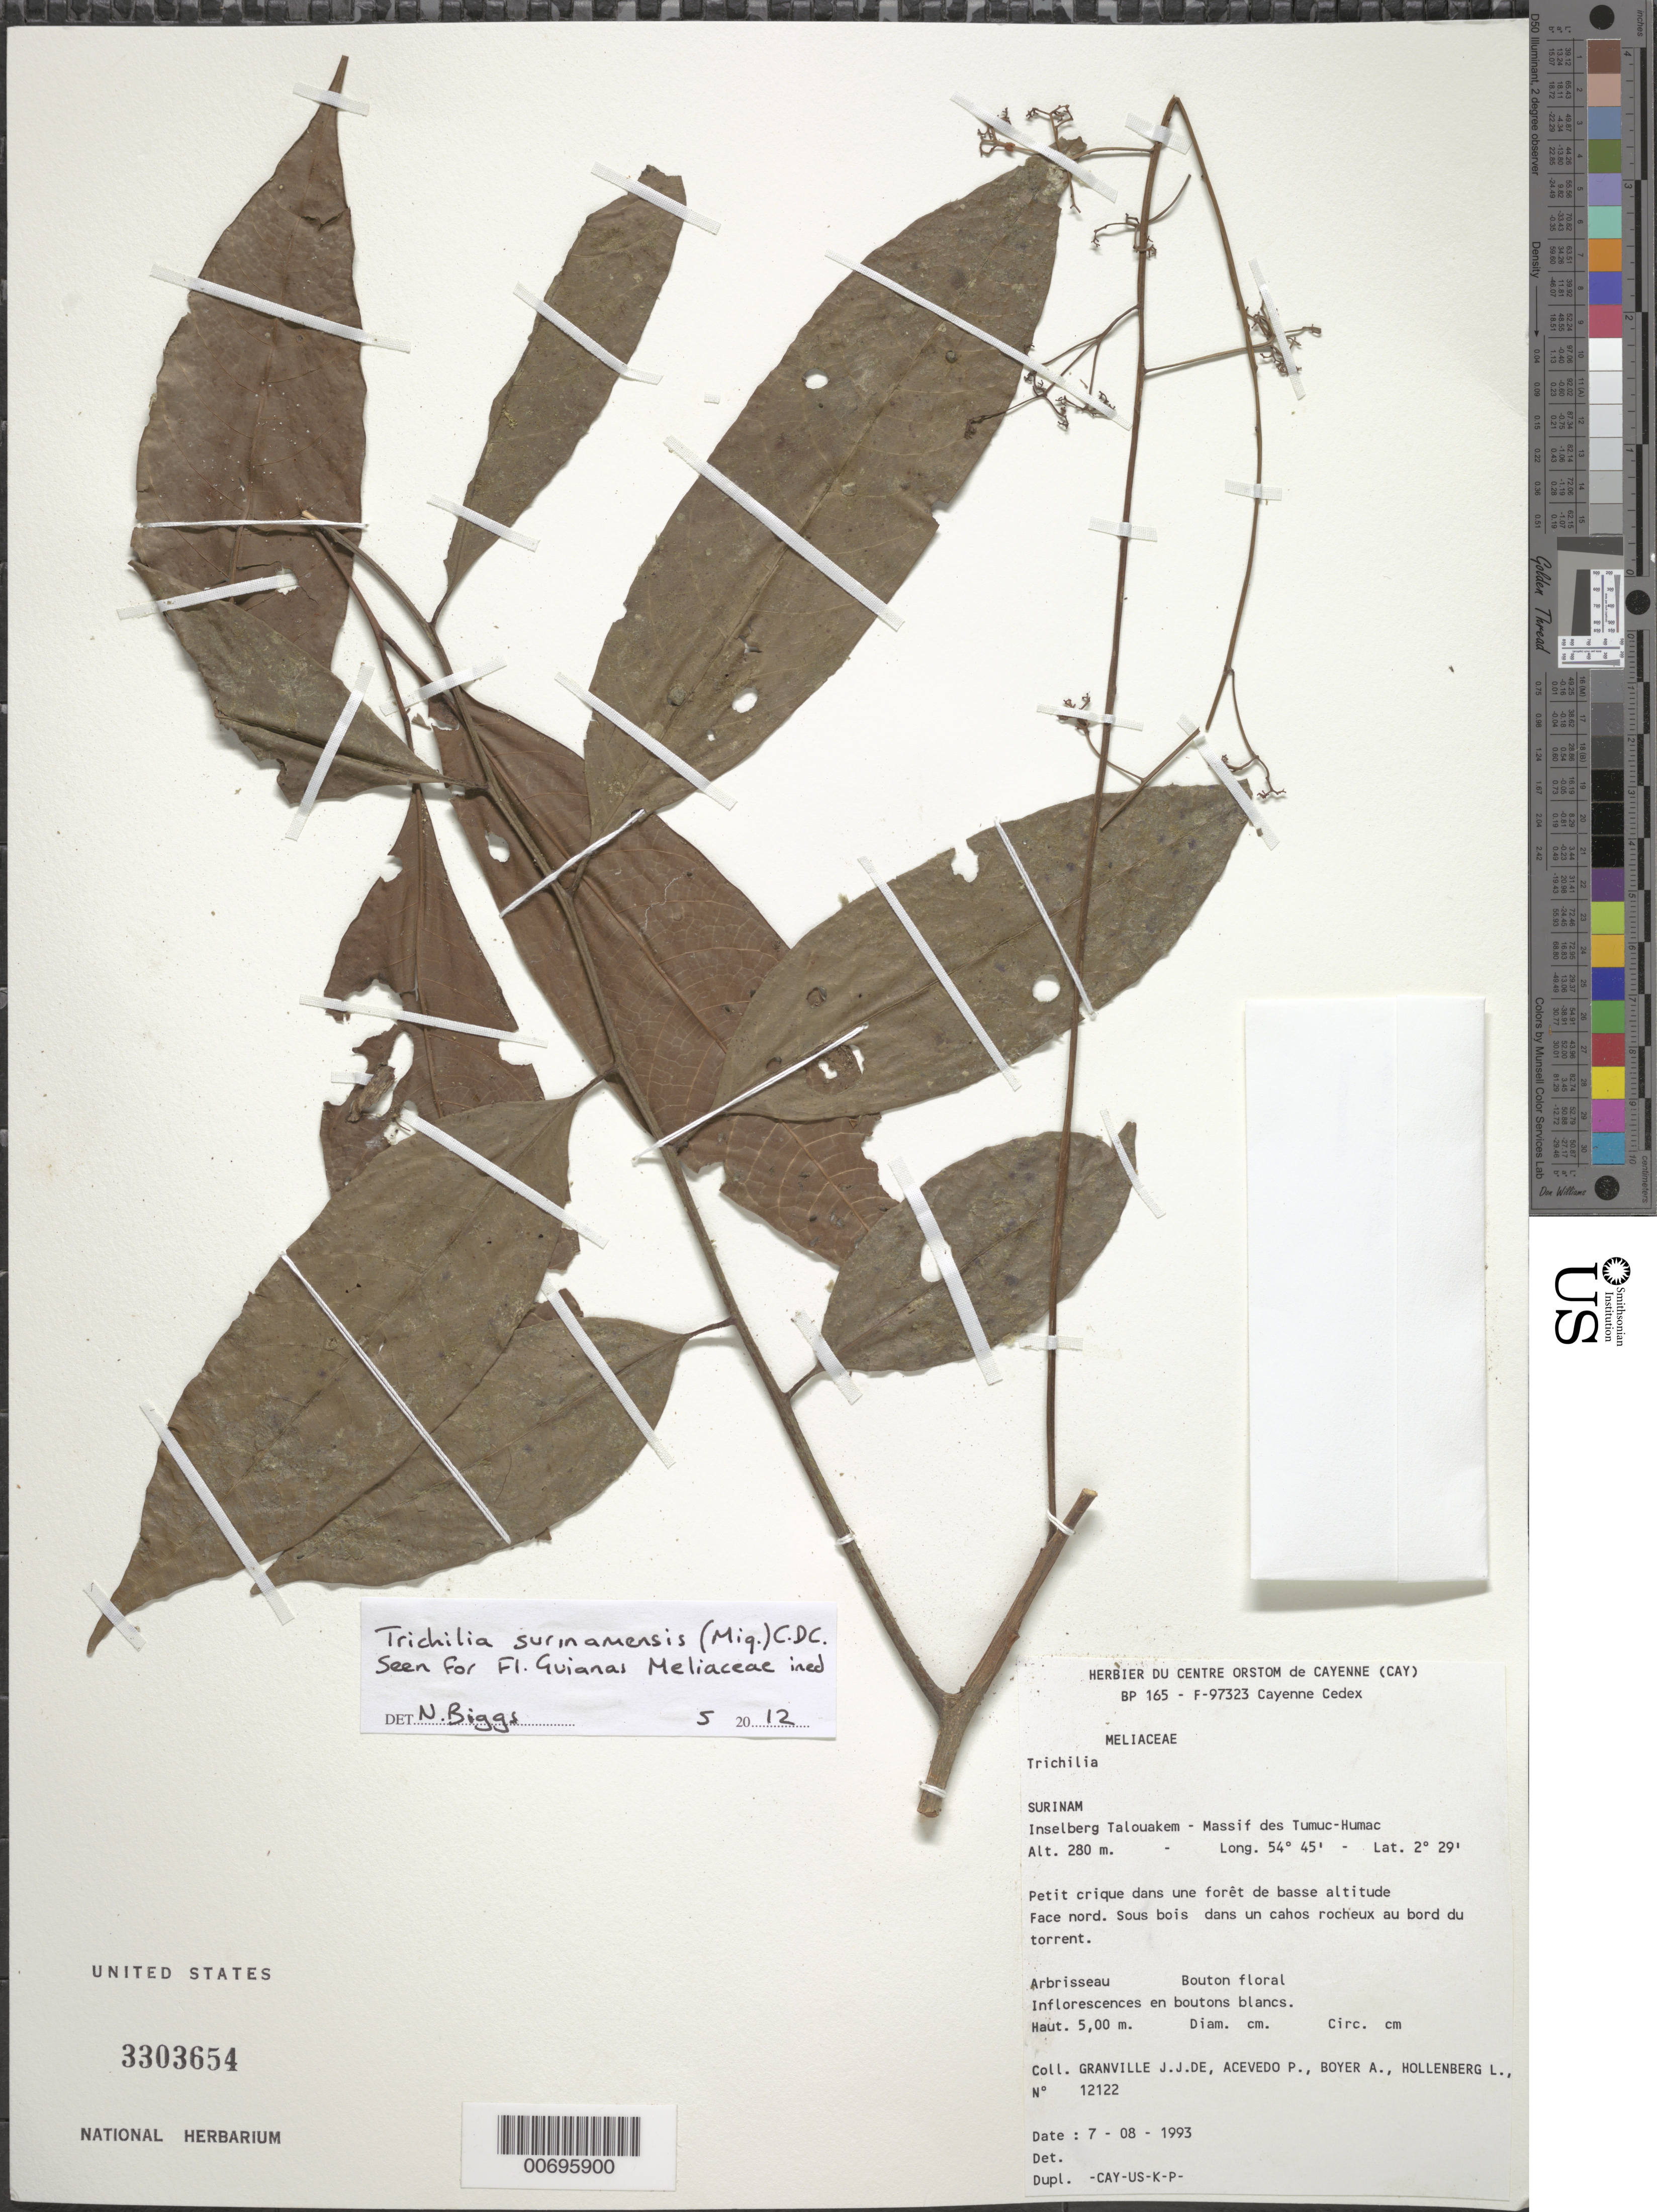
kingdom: Plantae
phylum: Tracheophyta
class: Magnoliopsida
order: Sapindales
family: Meliaceae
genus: Trichilia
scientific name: Trichilia sp.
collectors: J.-J. de Granville, P. Acevedo-Rodr., A. Boyer & L. Hollenberg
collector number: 12122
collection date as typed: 7-Aug-93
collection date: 1993-08-07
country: Suriname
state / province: Sipaliwini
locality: Inselberg Talouakem, Massif des Tumuc-Humac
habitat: Petit crique dans une forêt de basse altitude. Face nord. Sous bois dans un cahos rocheux au bord du torrent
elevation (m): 280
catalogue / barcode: US 3303654